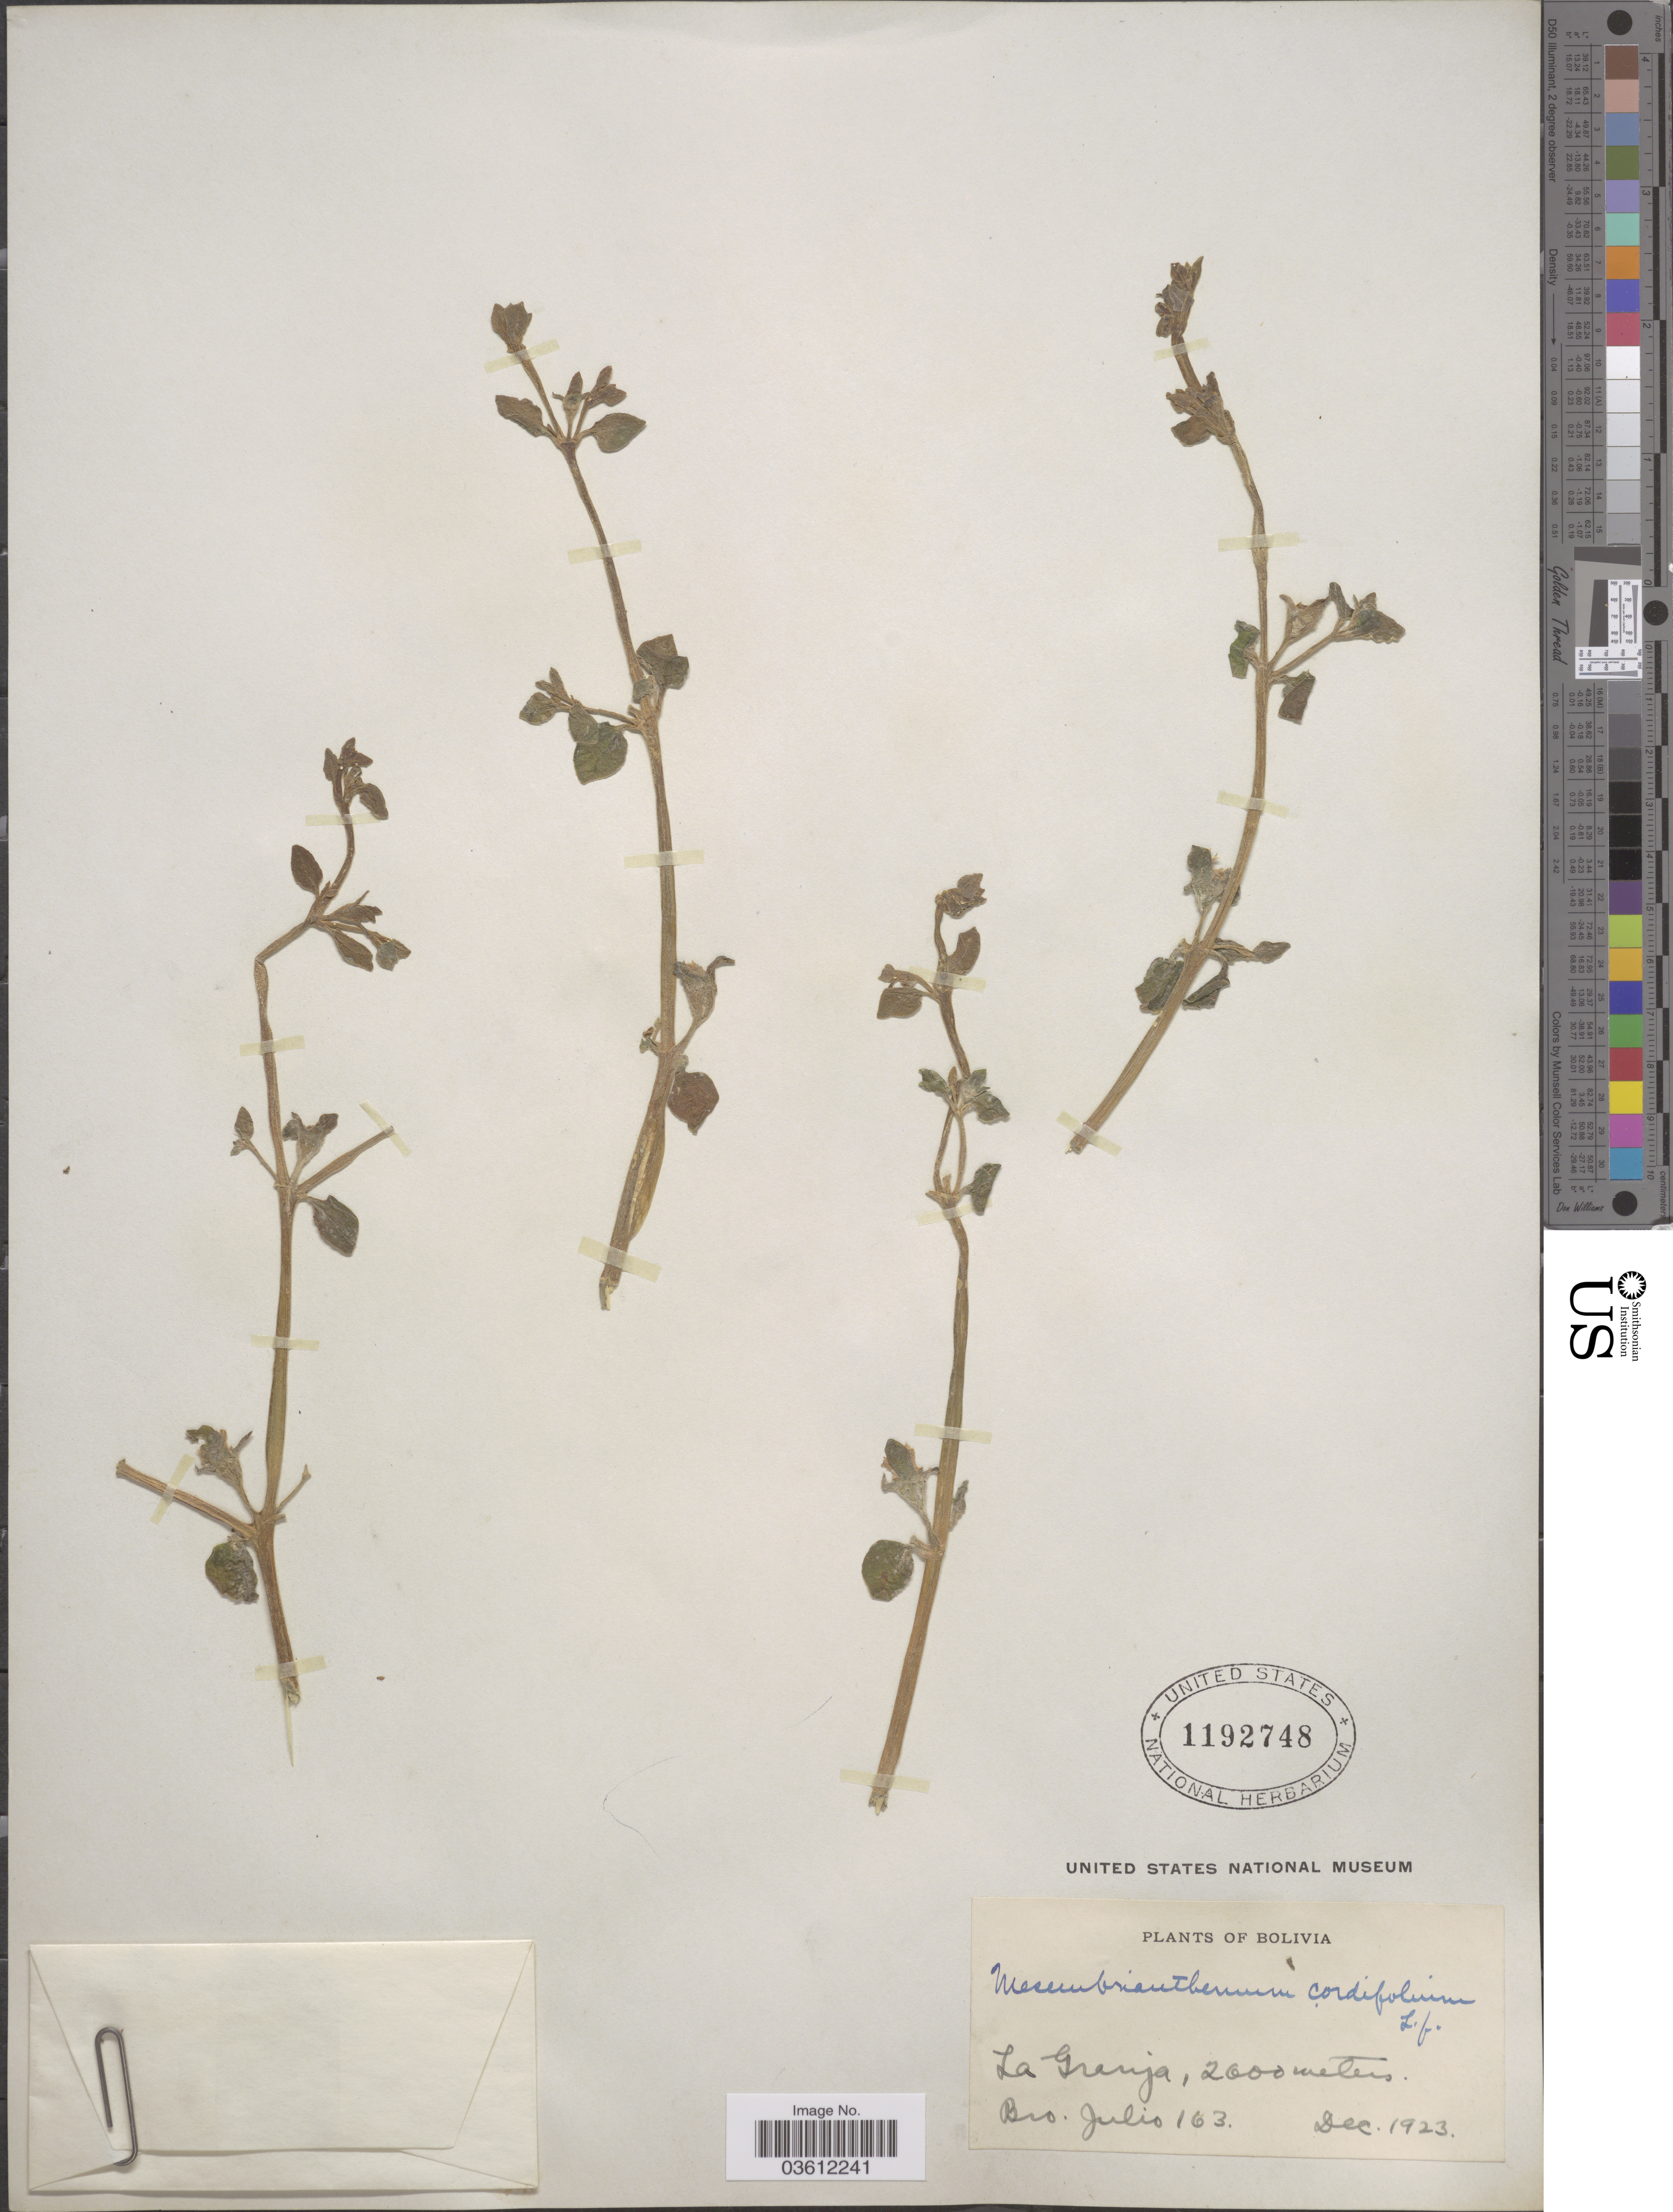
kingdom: Plantae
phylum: Tracheophyta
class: Magnoliopsida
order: Caryophyllales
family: Aizoaceae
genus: Mesembryanthemum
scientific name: Mesembryanthemum cordifolium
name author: L. f.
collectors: Bro. Julio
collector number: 163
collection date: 1923-12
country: Bolivia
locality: La Granja.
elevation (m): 2600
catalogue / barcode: US 1192748